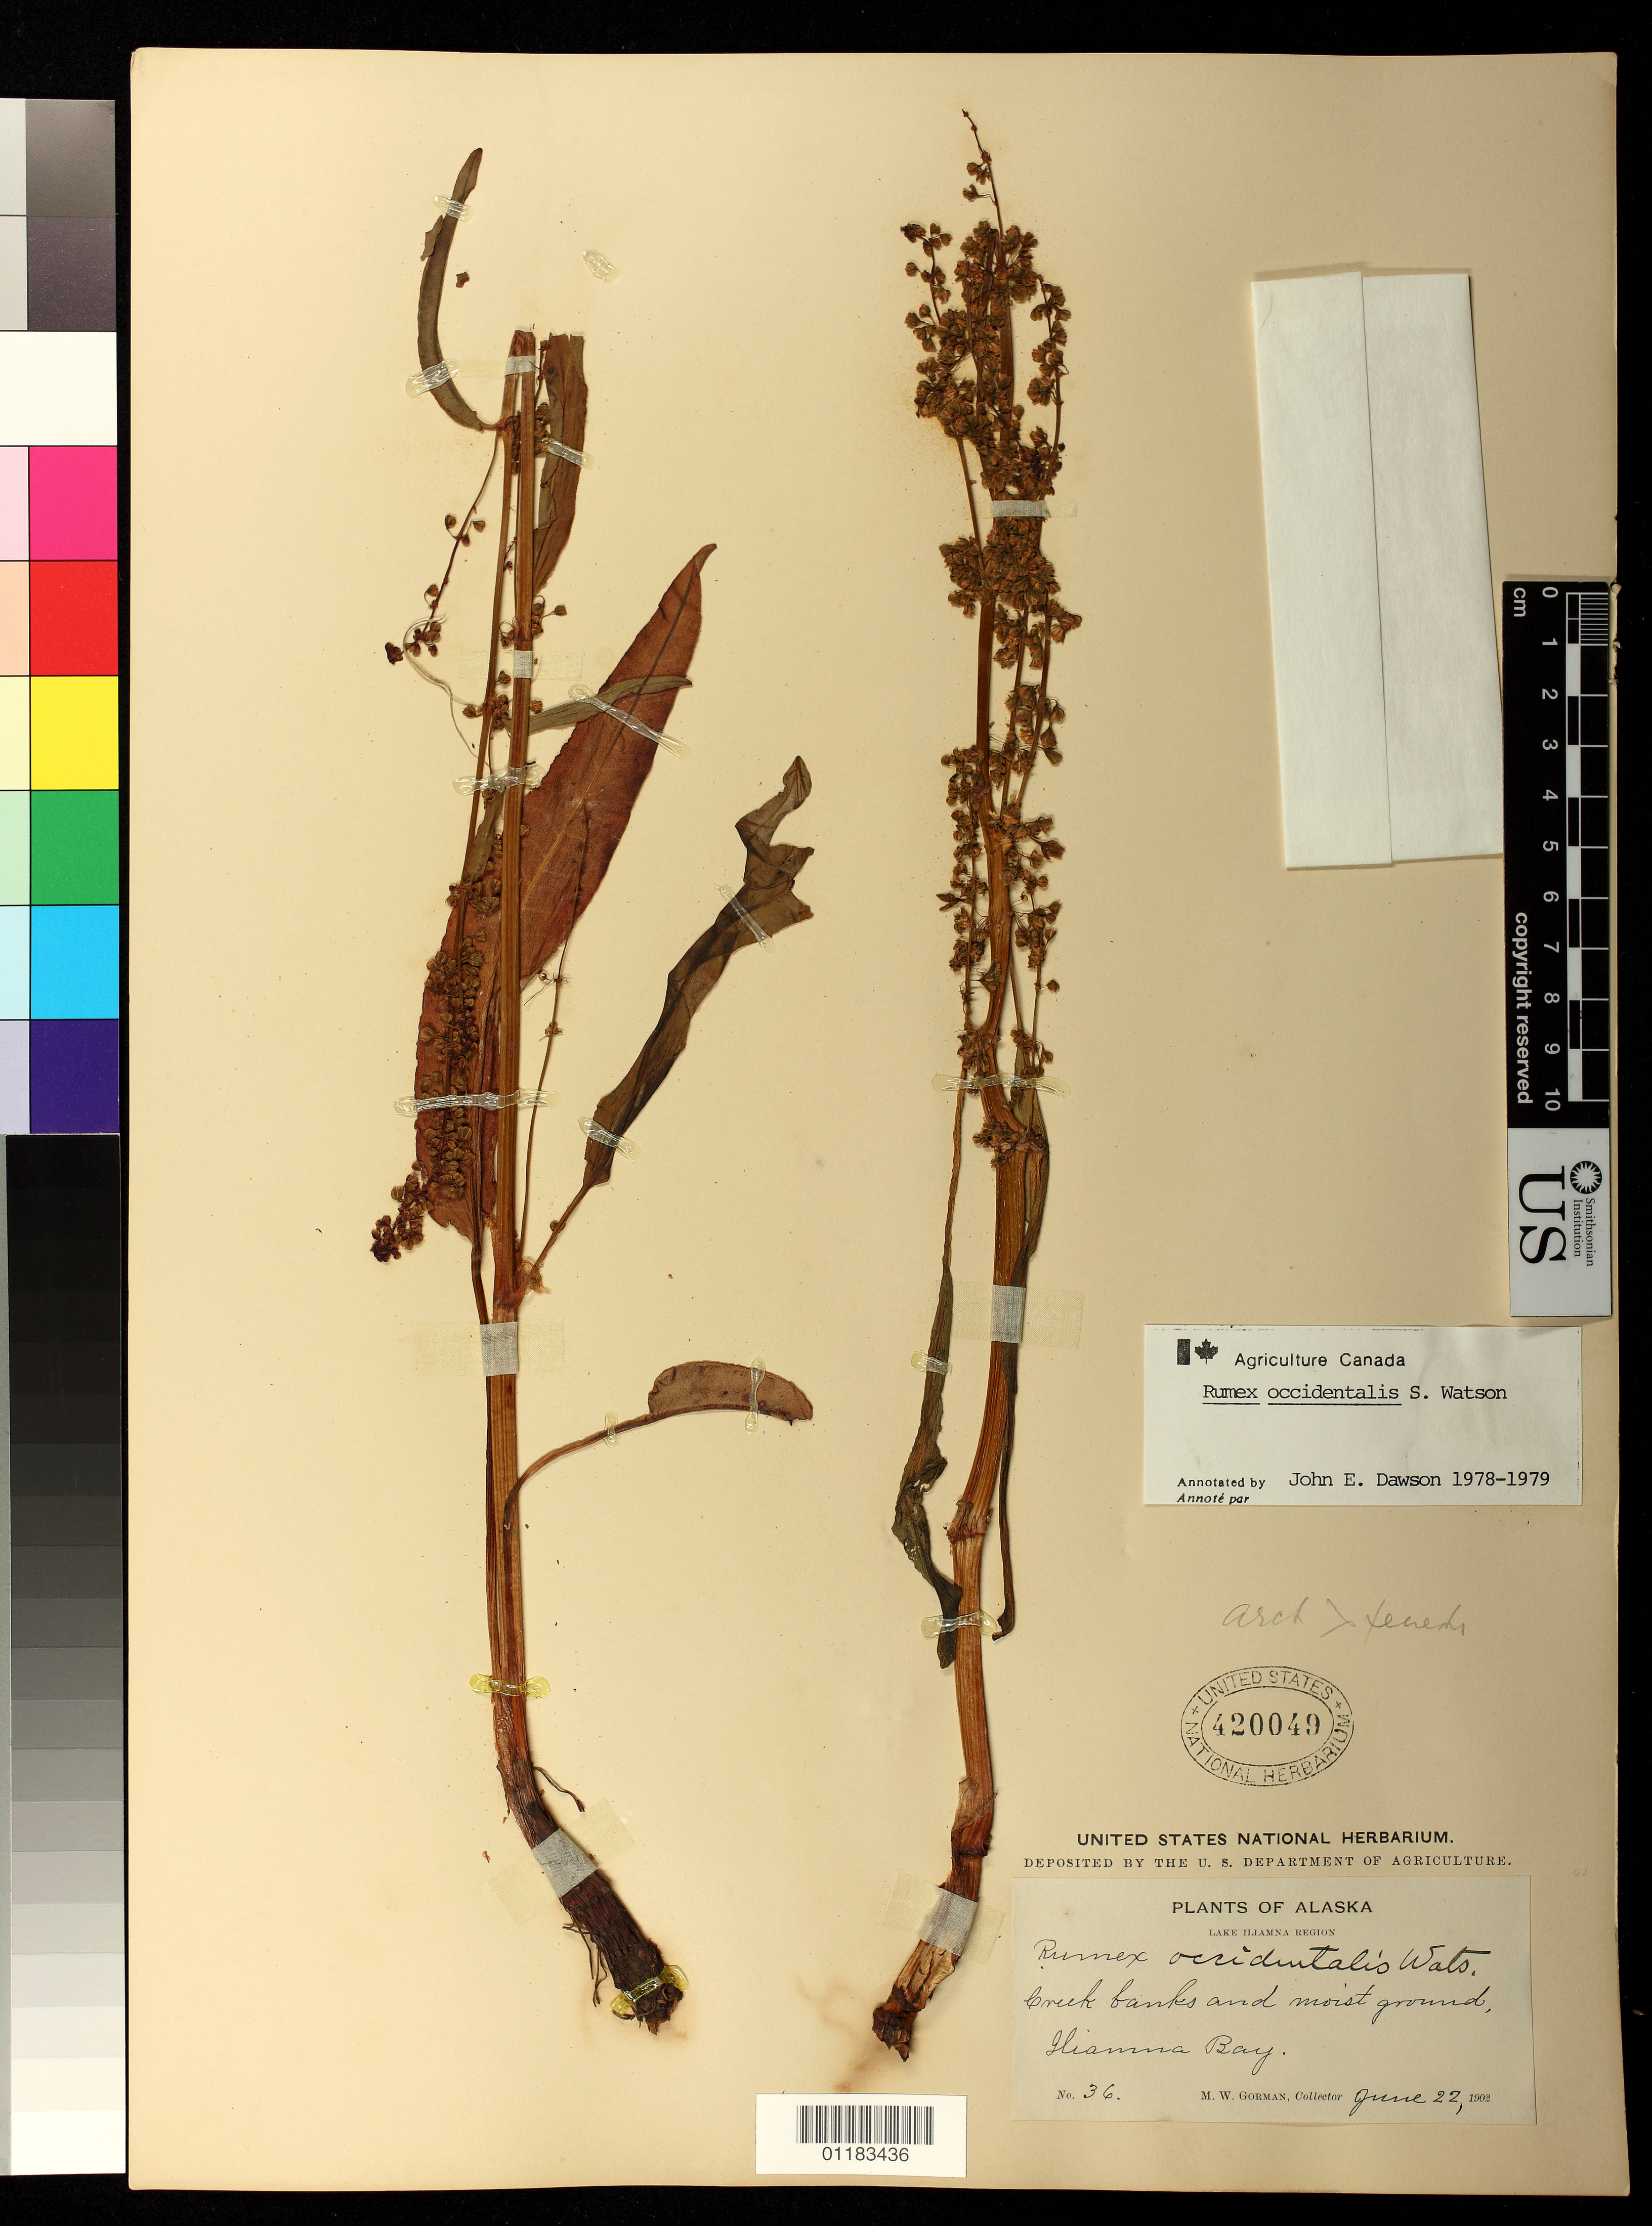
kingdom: Plantae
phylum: Tracheophyta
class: Magnoliopsida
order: Caryophyllales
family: Polygonaceae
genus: Rumex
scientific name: Rumex occidentalis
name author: S. Watson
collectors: M. W. Gorman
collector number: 36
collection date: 1902-06-22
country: United States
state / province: Alaska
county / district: Lake and Peninsula Borough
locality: Creek banks and moist ground. Iliamna Bay.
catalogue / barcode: US 420049